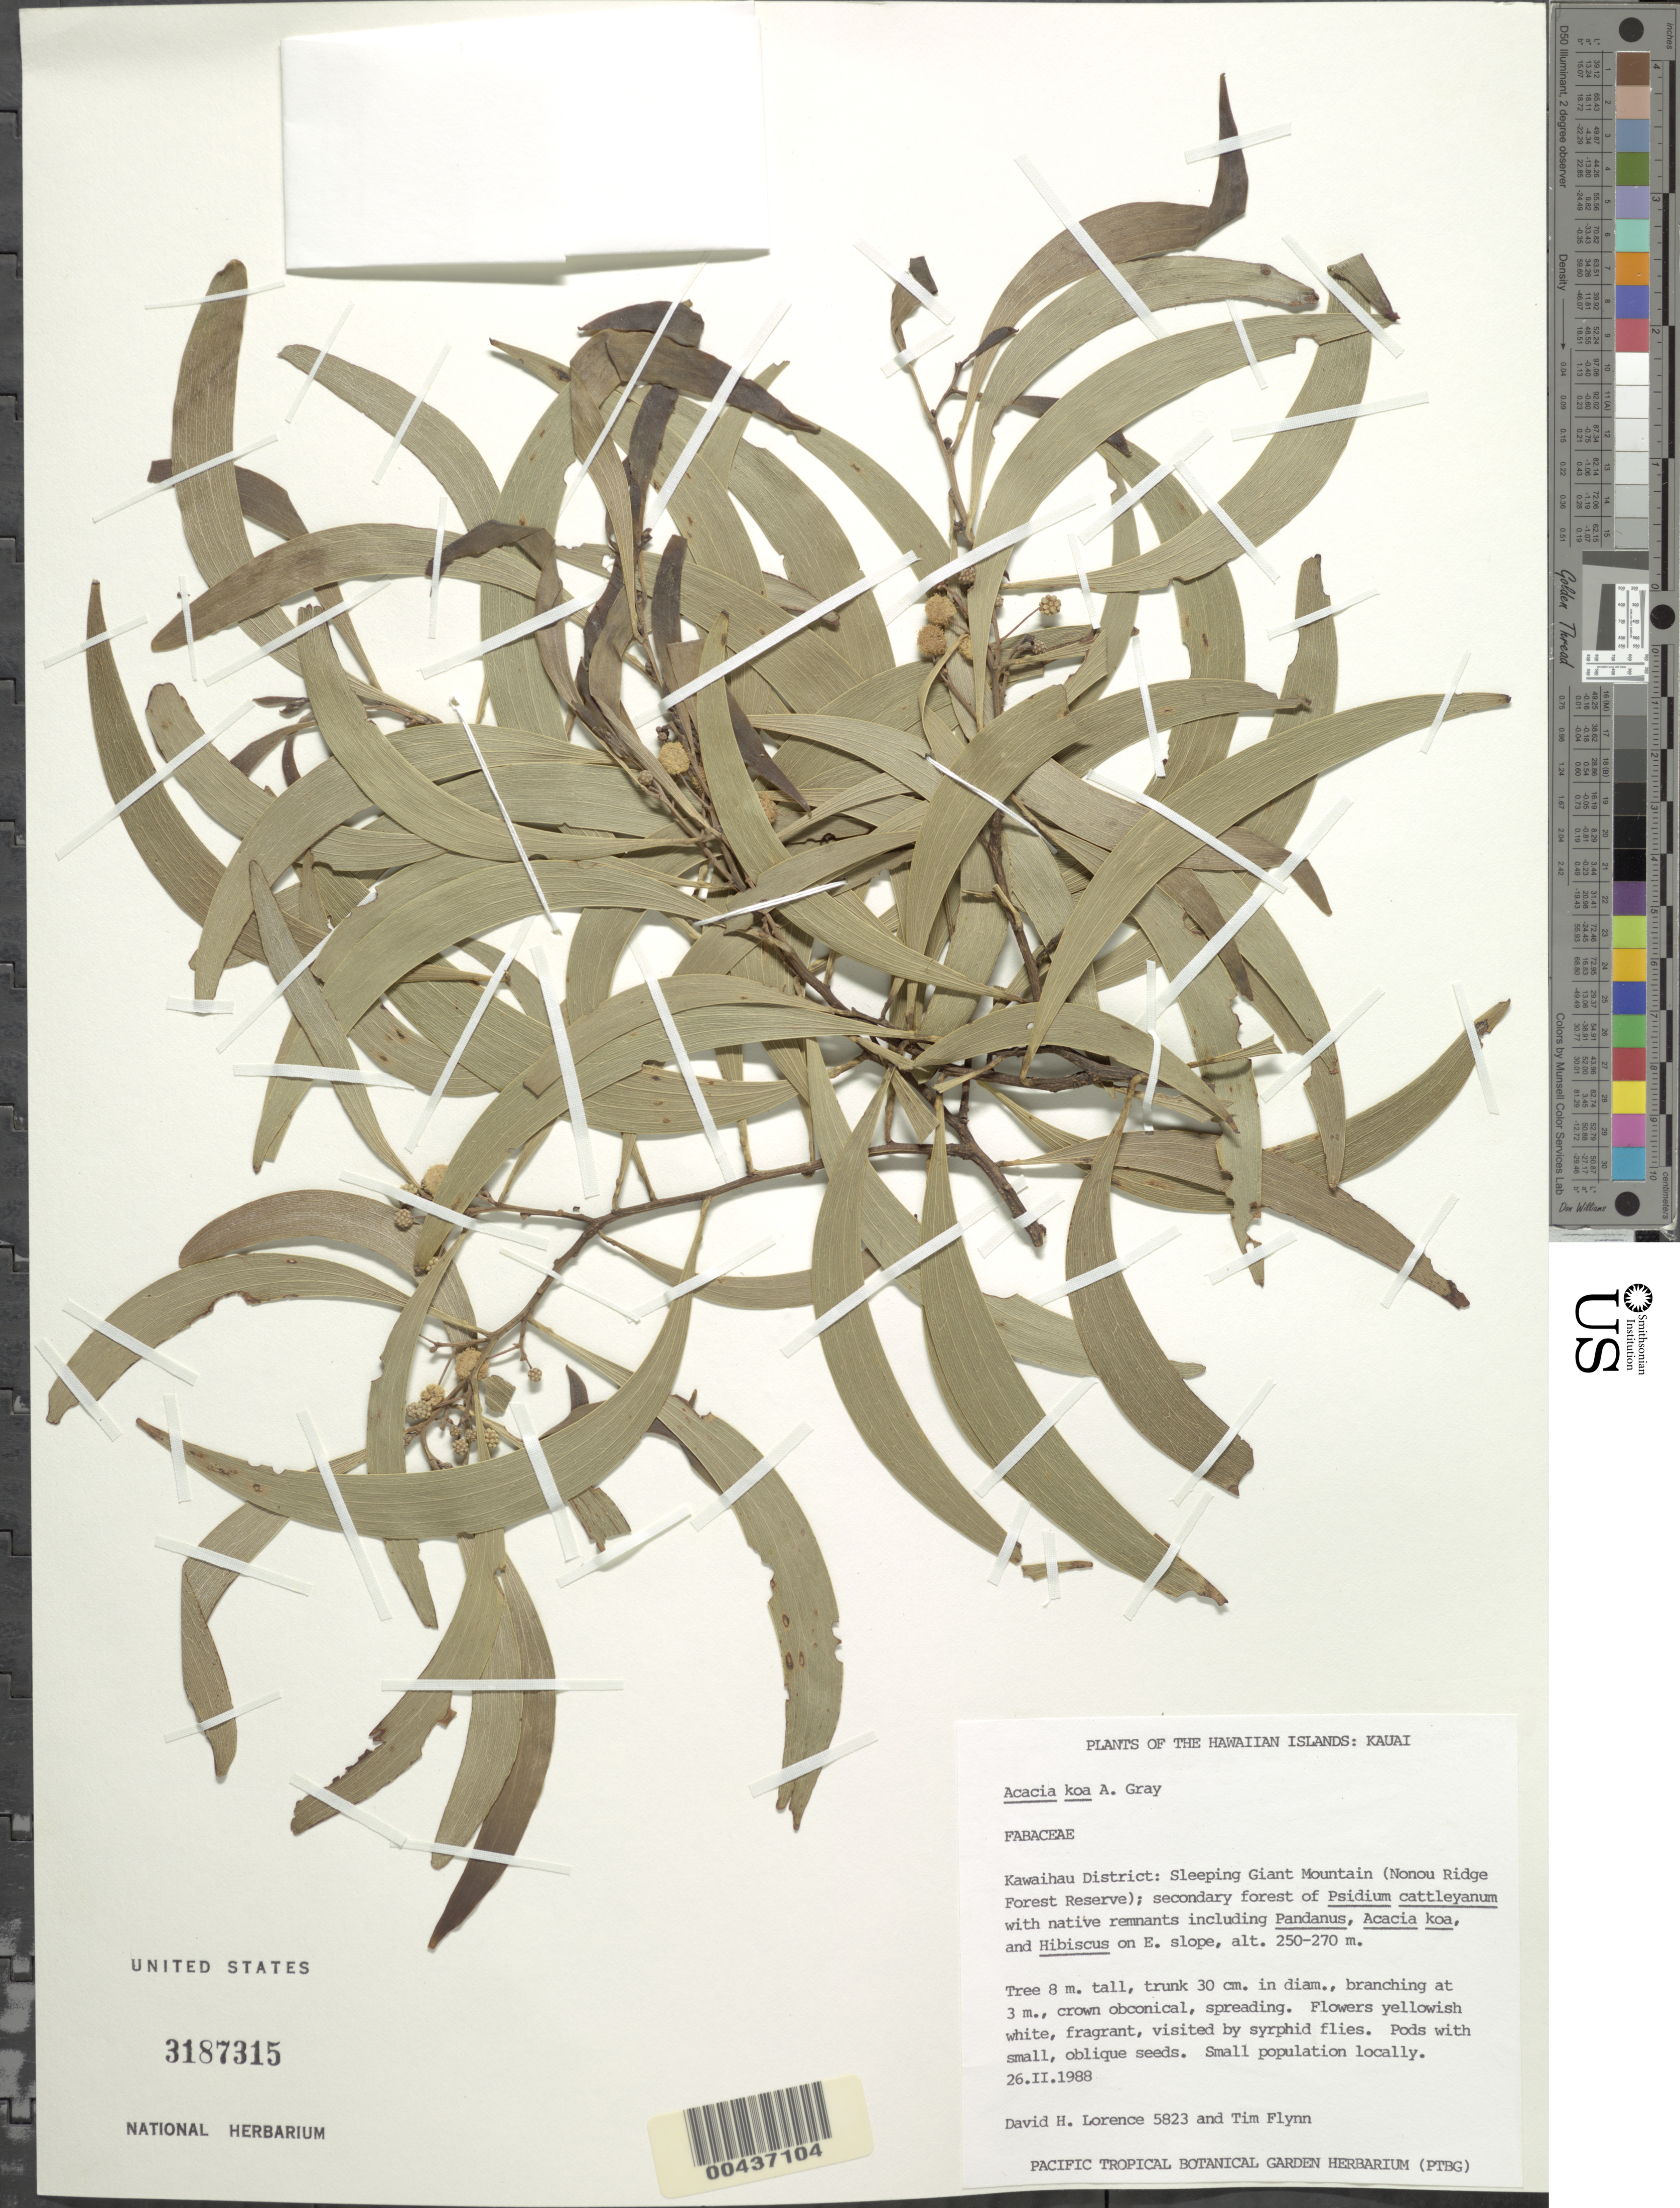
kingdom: Plantae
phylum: Tracheophyta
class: Magnoliopsida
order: Fabales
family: Fabaceae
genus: Acacia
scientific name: Acacia koa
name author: A. Gray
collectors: D. Lorence & T. W. Flynn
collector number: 5823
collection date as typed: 26 Feb 1988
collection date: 1988-02-26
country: United States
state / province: Hawaii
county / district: Kauai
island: Kaua'i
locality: Kawaihau District: Sleeping Giant Mountain (Nonou Ridge Forest Reserve), Kauai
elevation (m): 250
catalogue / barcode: US 3187315